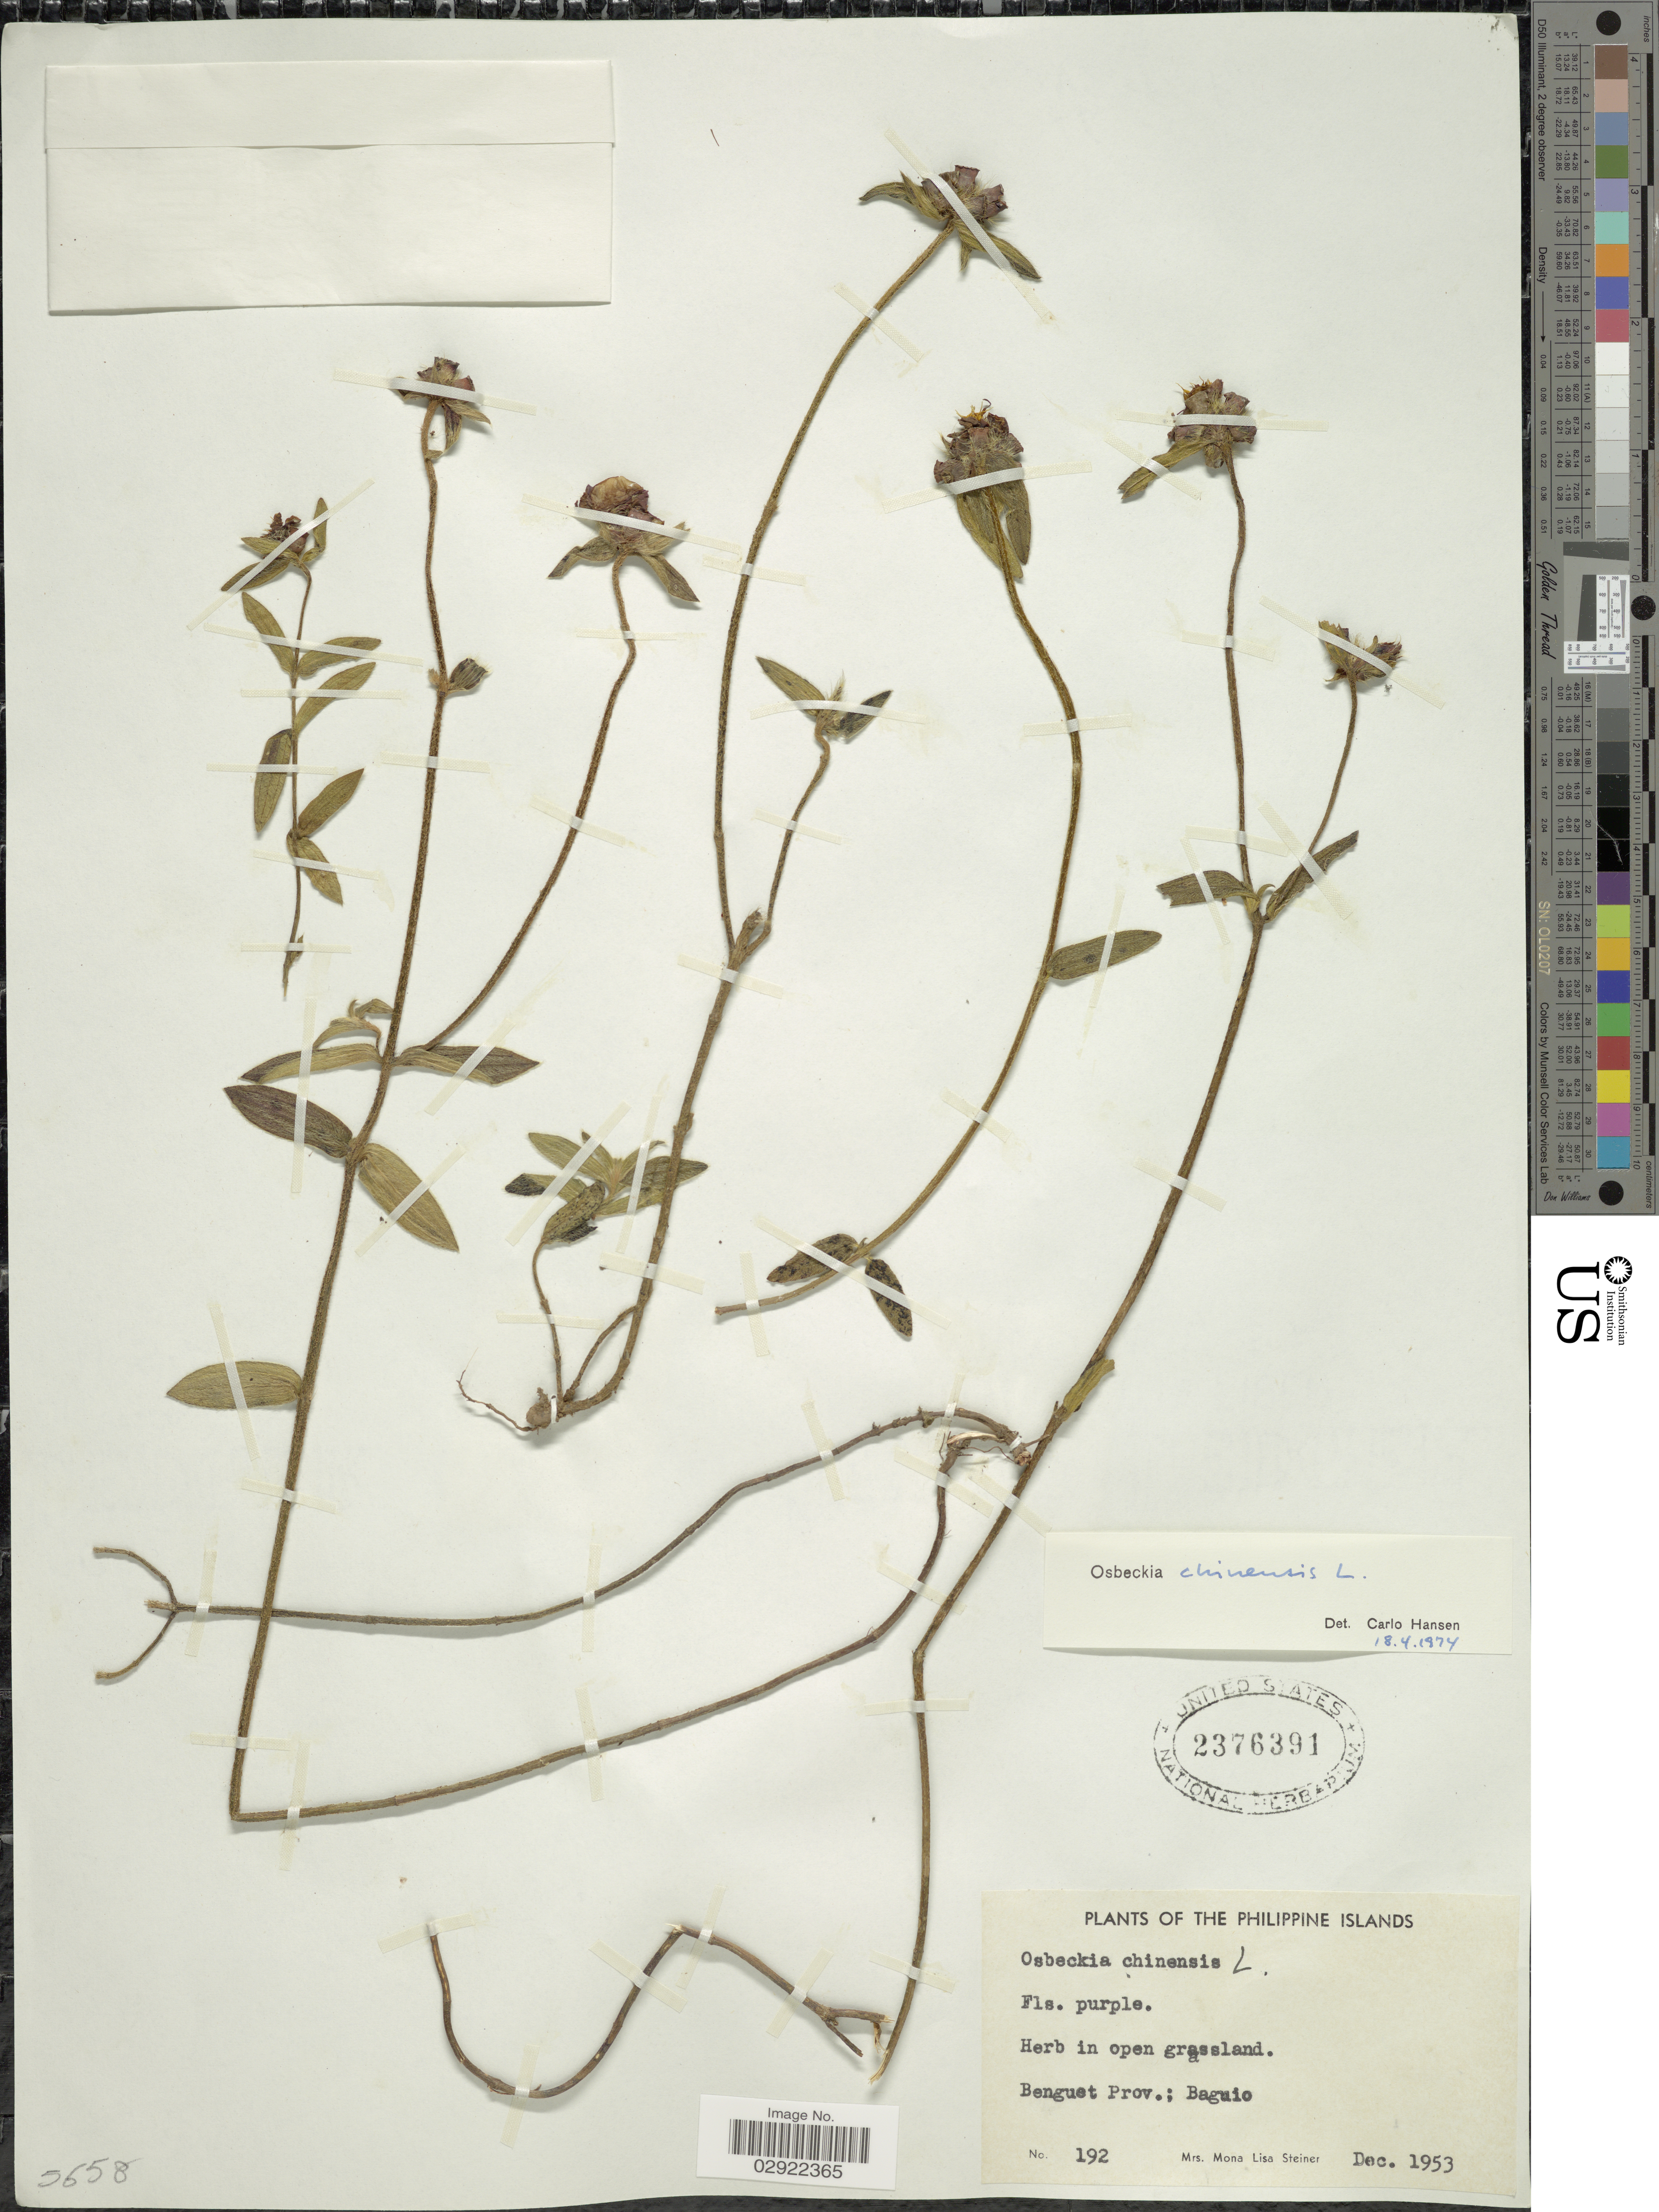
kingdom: Plantae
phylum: Tracheophyta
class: Magnoliopsida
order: Myrtales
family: Melastomataceae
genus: Osbeckia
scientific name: Osbeckia chinensis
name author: L.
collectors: M. Steiner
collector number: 192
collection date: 1953-12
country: Philippines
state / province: Cordillera (Administrative Region)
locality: Benguet Prov.; Baguio.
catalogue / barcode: US 2376391